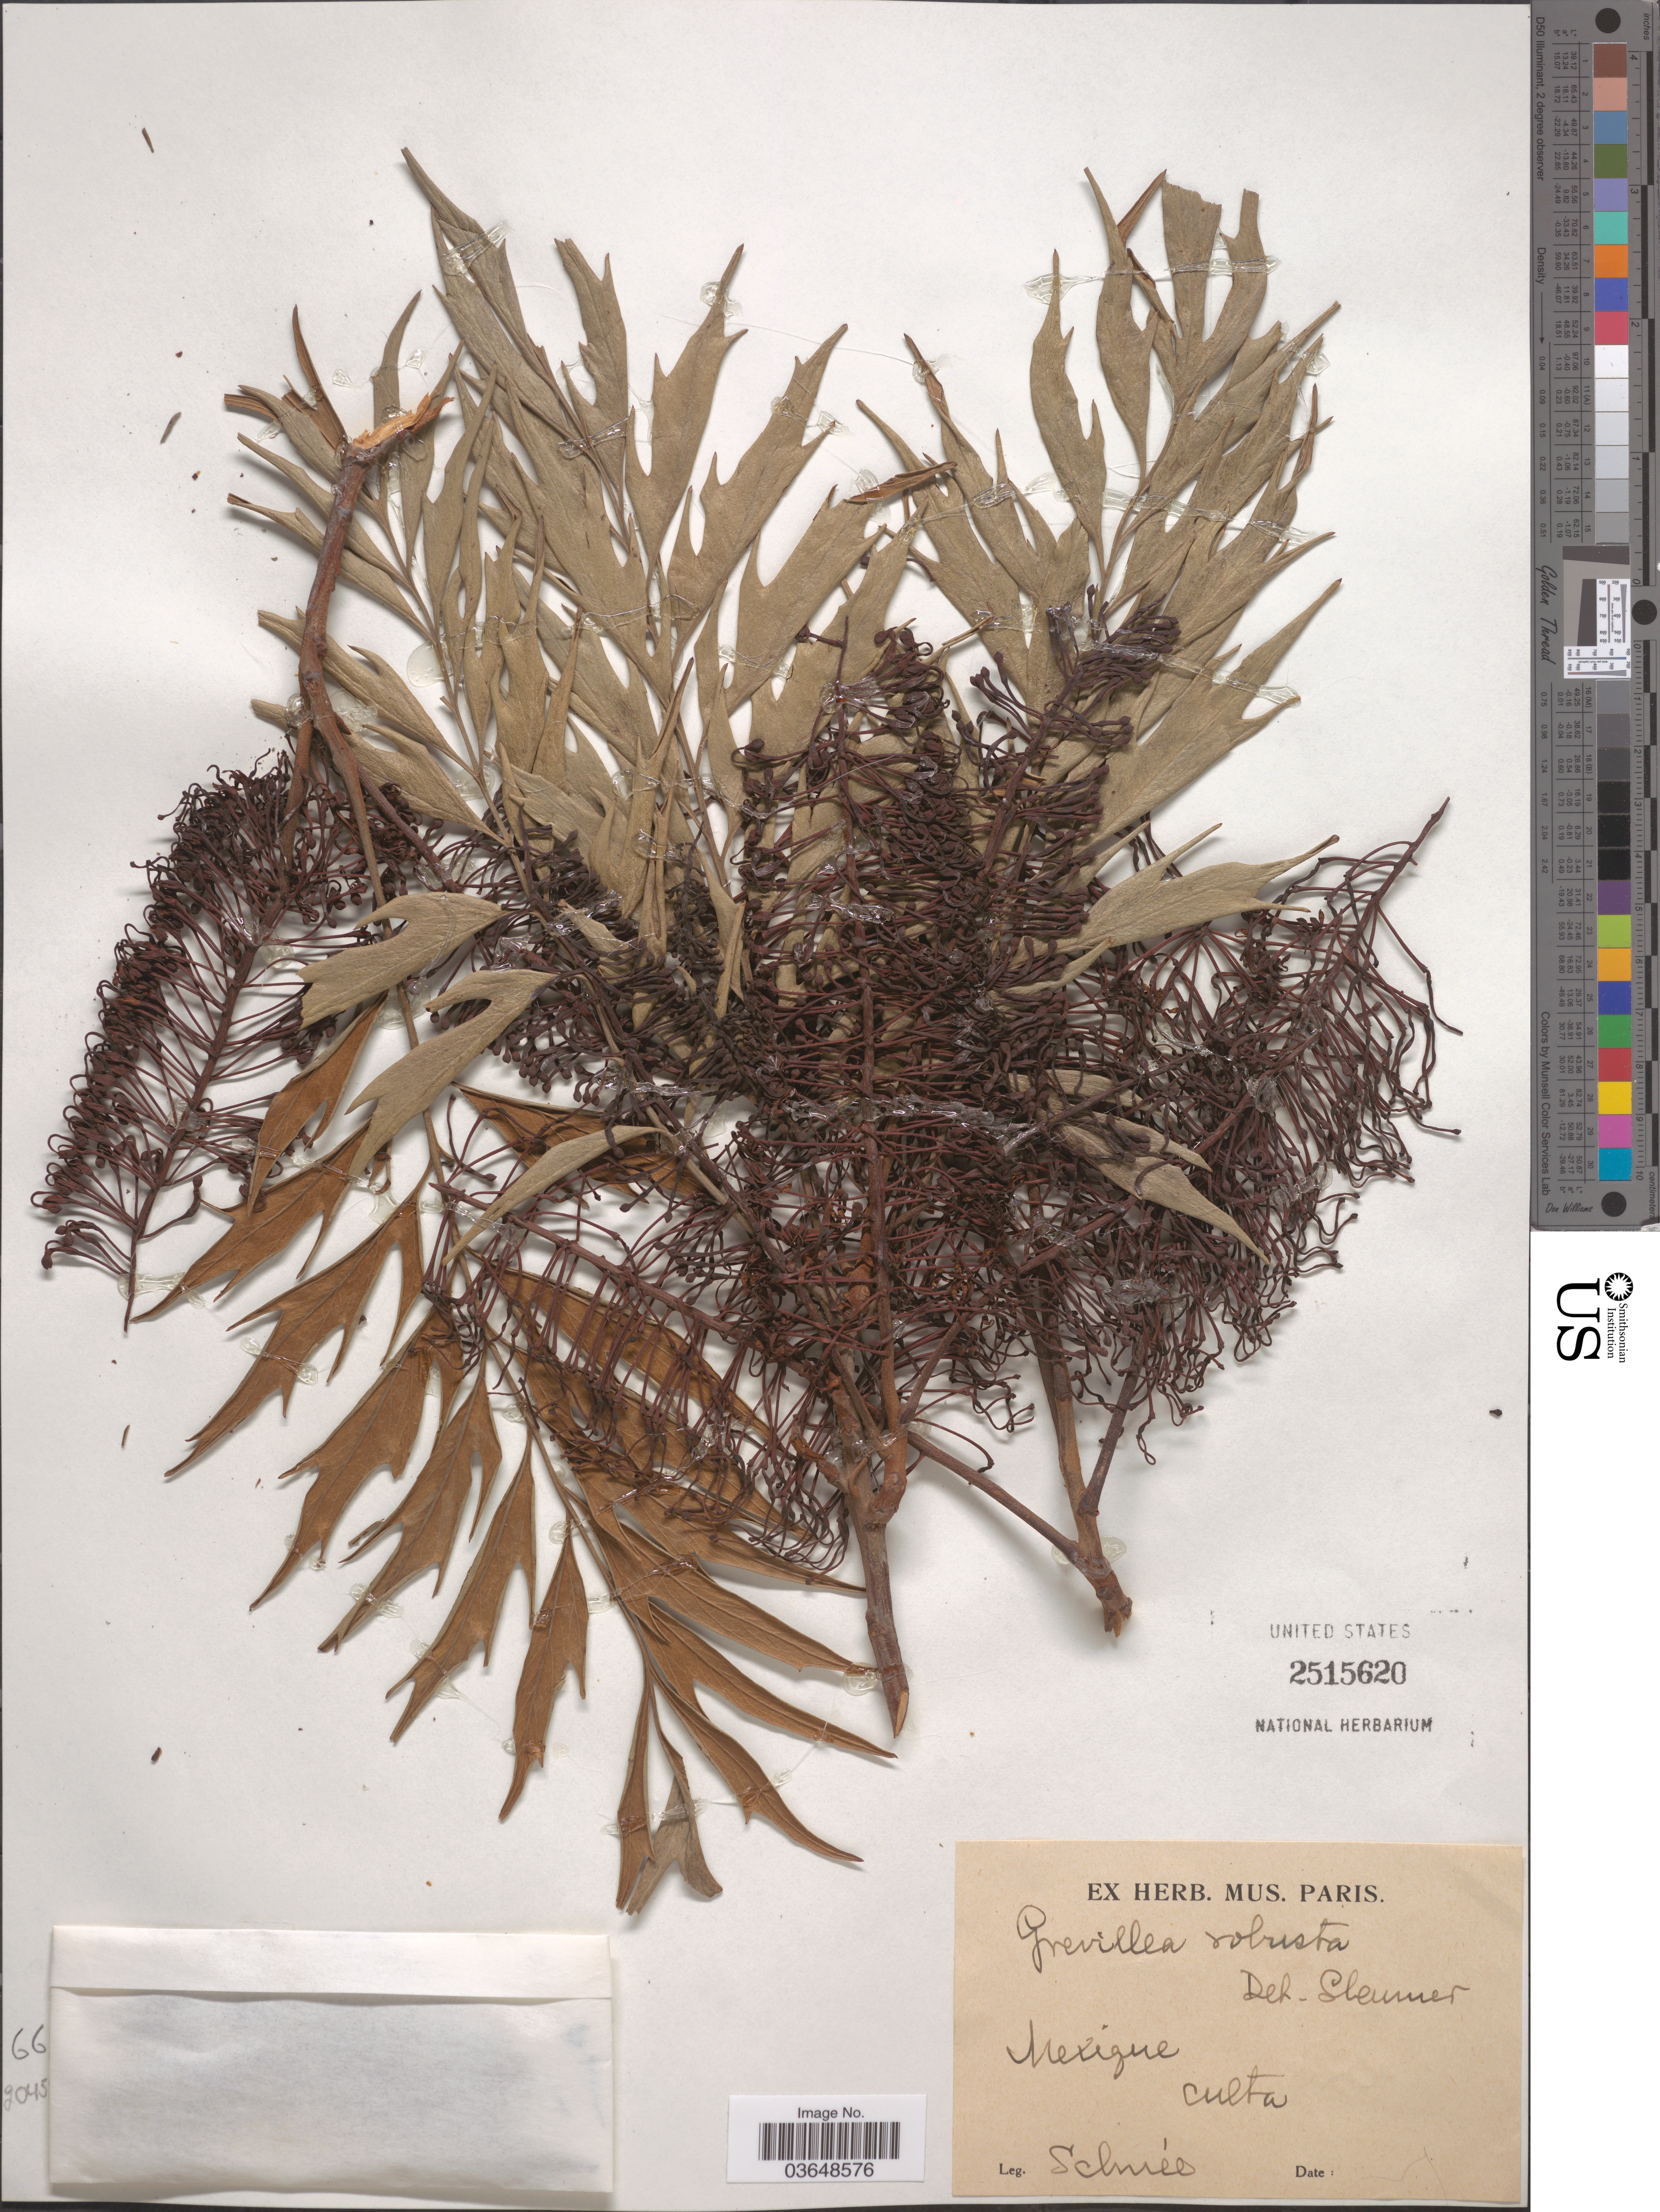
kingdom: Plantae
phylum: Tracheophyta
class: Magnoliopsida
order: Proteales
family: Proteaceae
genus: Grevillea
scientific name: Grevillea robusta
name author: A. Cunn.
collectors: -- Schnée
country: Mexico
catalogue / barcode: US 2515620